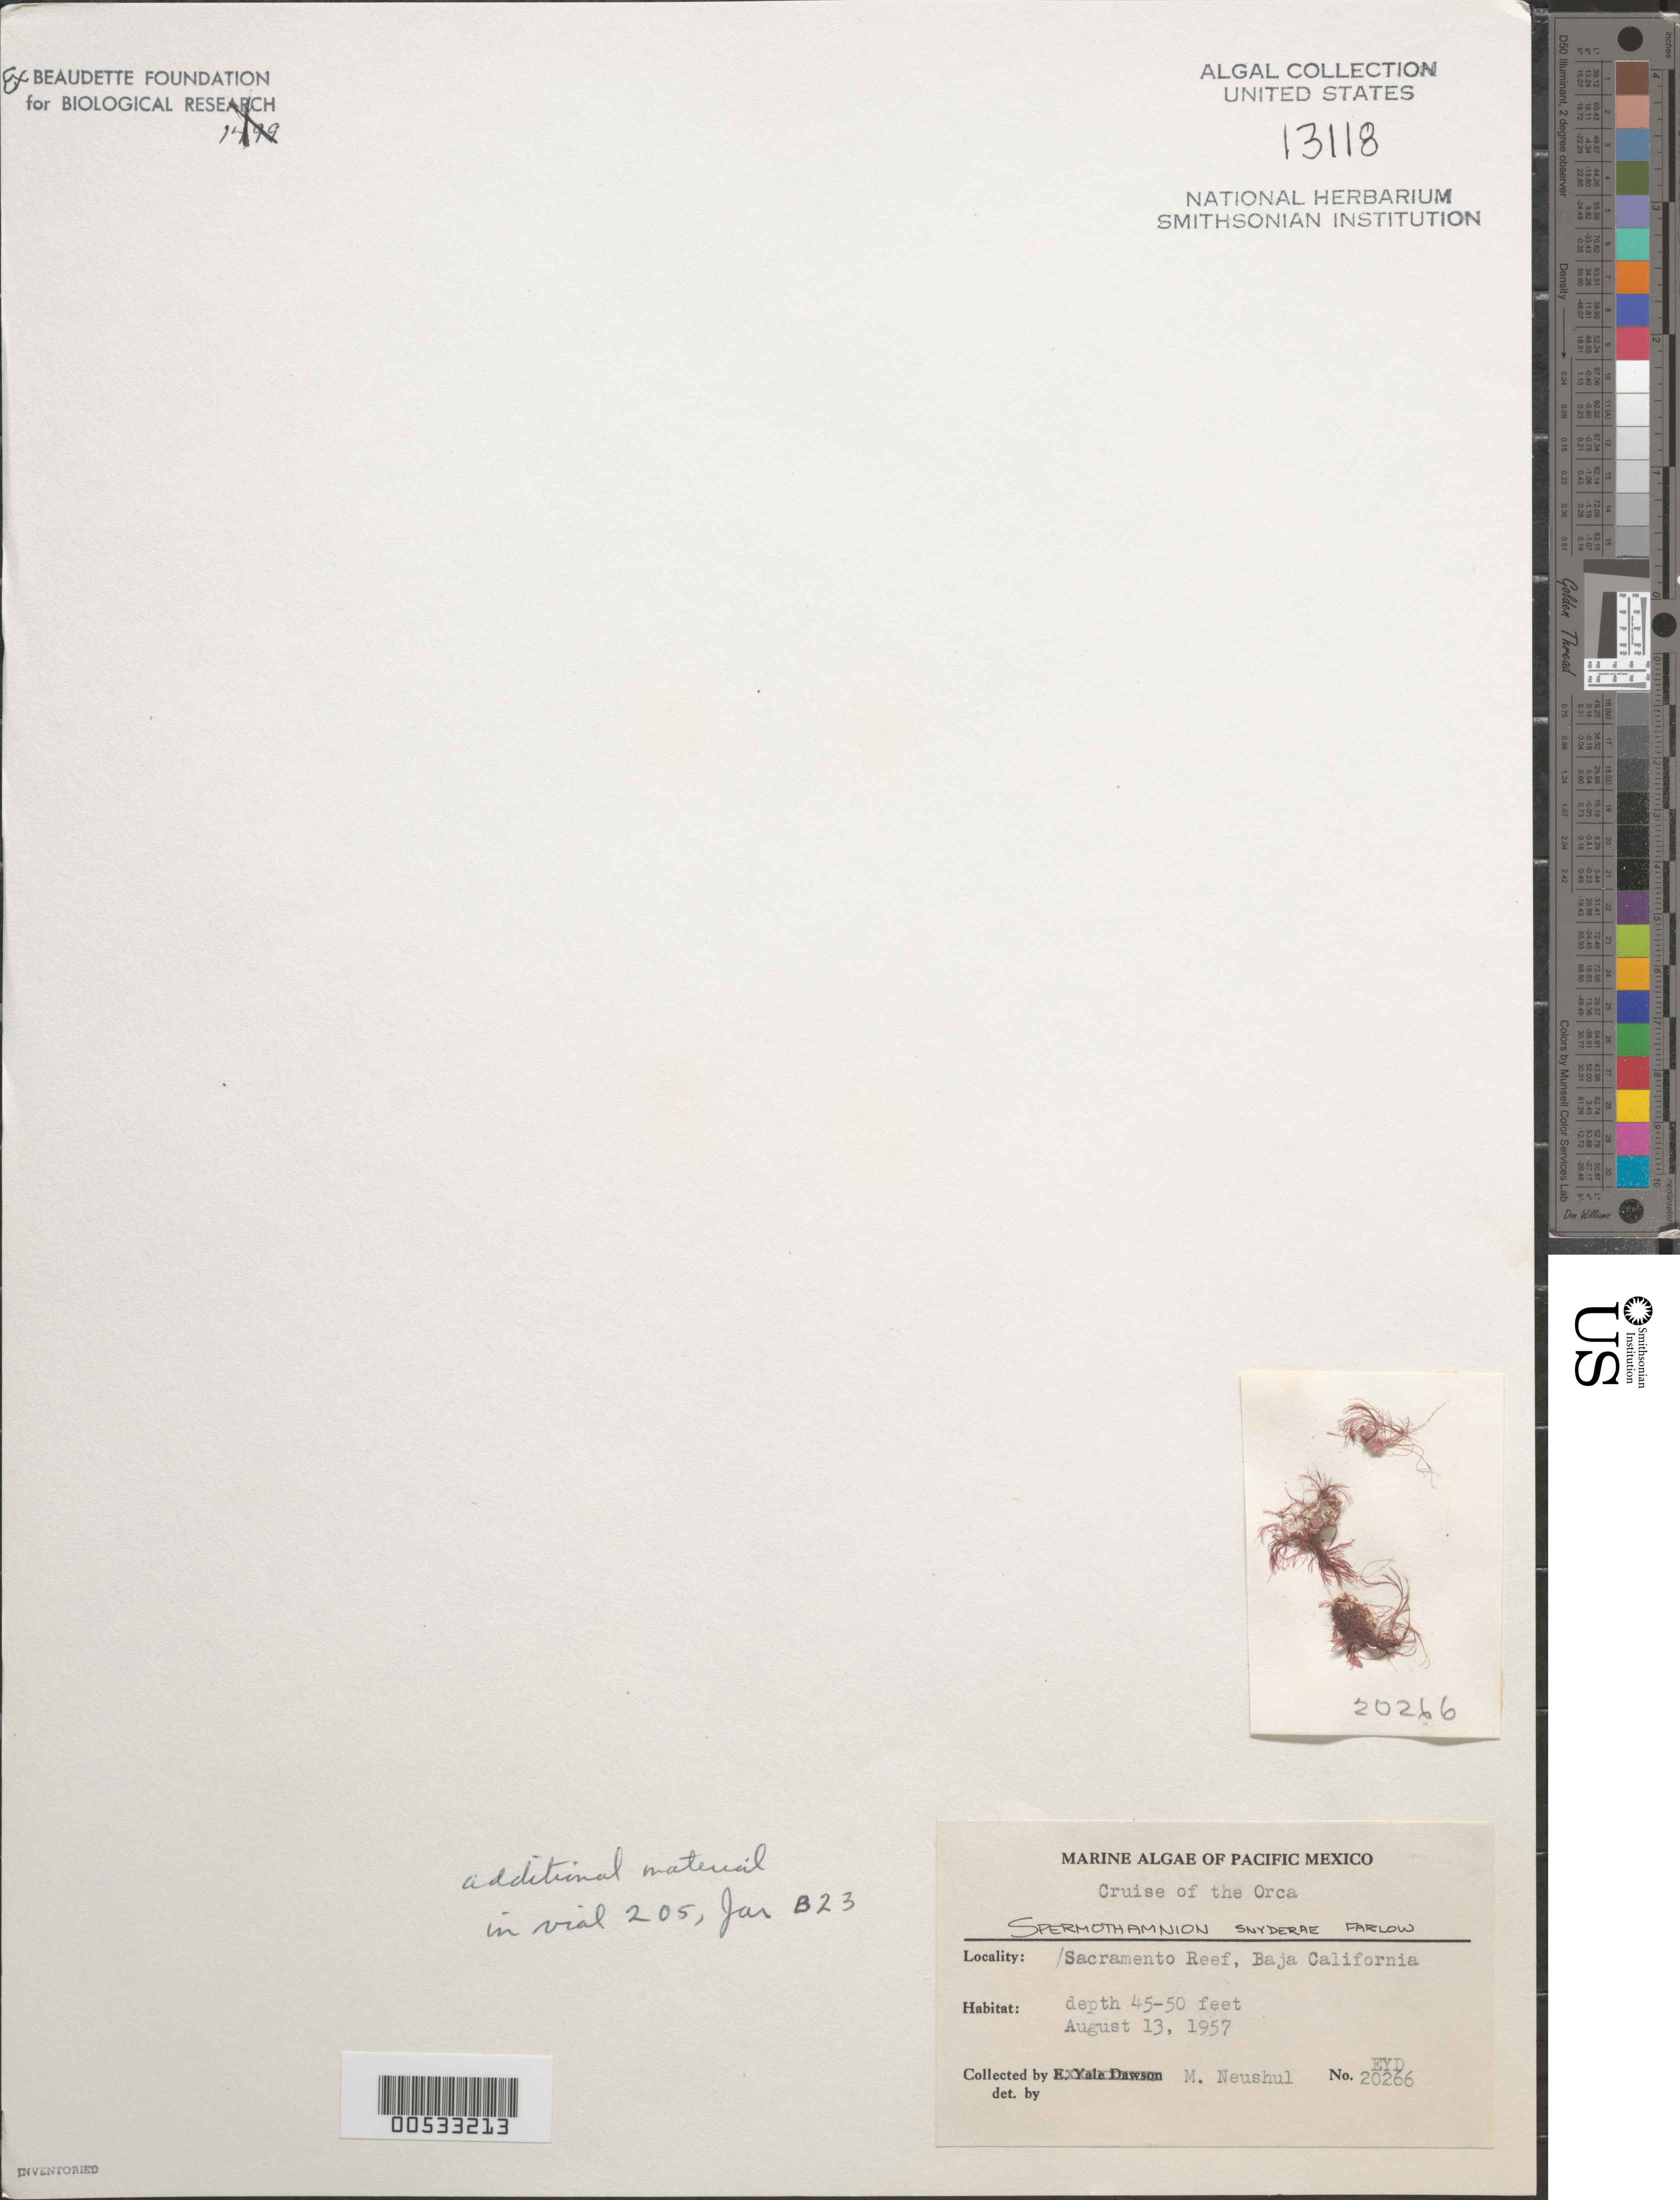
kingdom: Plantae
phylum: Rhodophyta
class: Florideophyceae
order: Ceramiales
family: Wrangeliaceae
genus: Tiffaniella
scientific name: Tiffaniella snyderae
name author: (Farl.) I.A. Abbott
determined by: Algae name updating Project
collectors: M. Neushul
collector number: EYD 20266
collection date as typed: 13 Aug 1957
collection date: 1957-08-13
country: Mexico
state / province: Baja California Norte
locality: Arrecife Sacramento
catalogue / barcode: US 13118